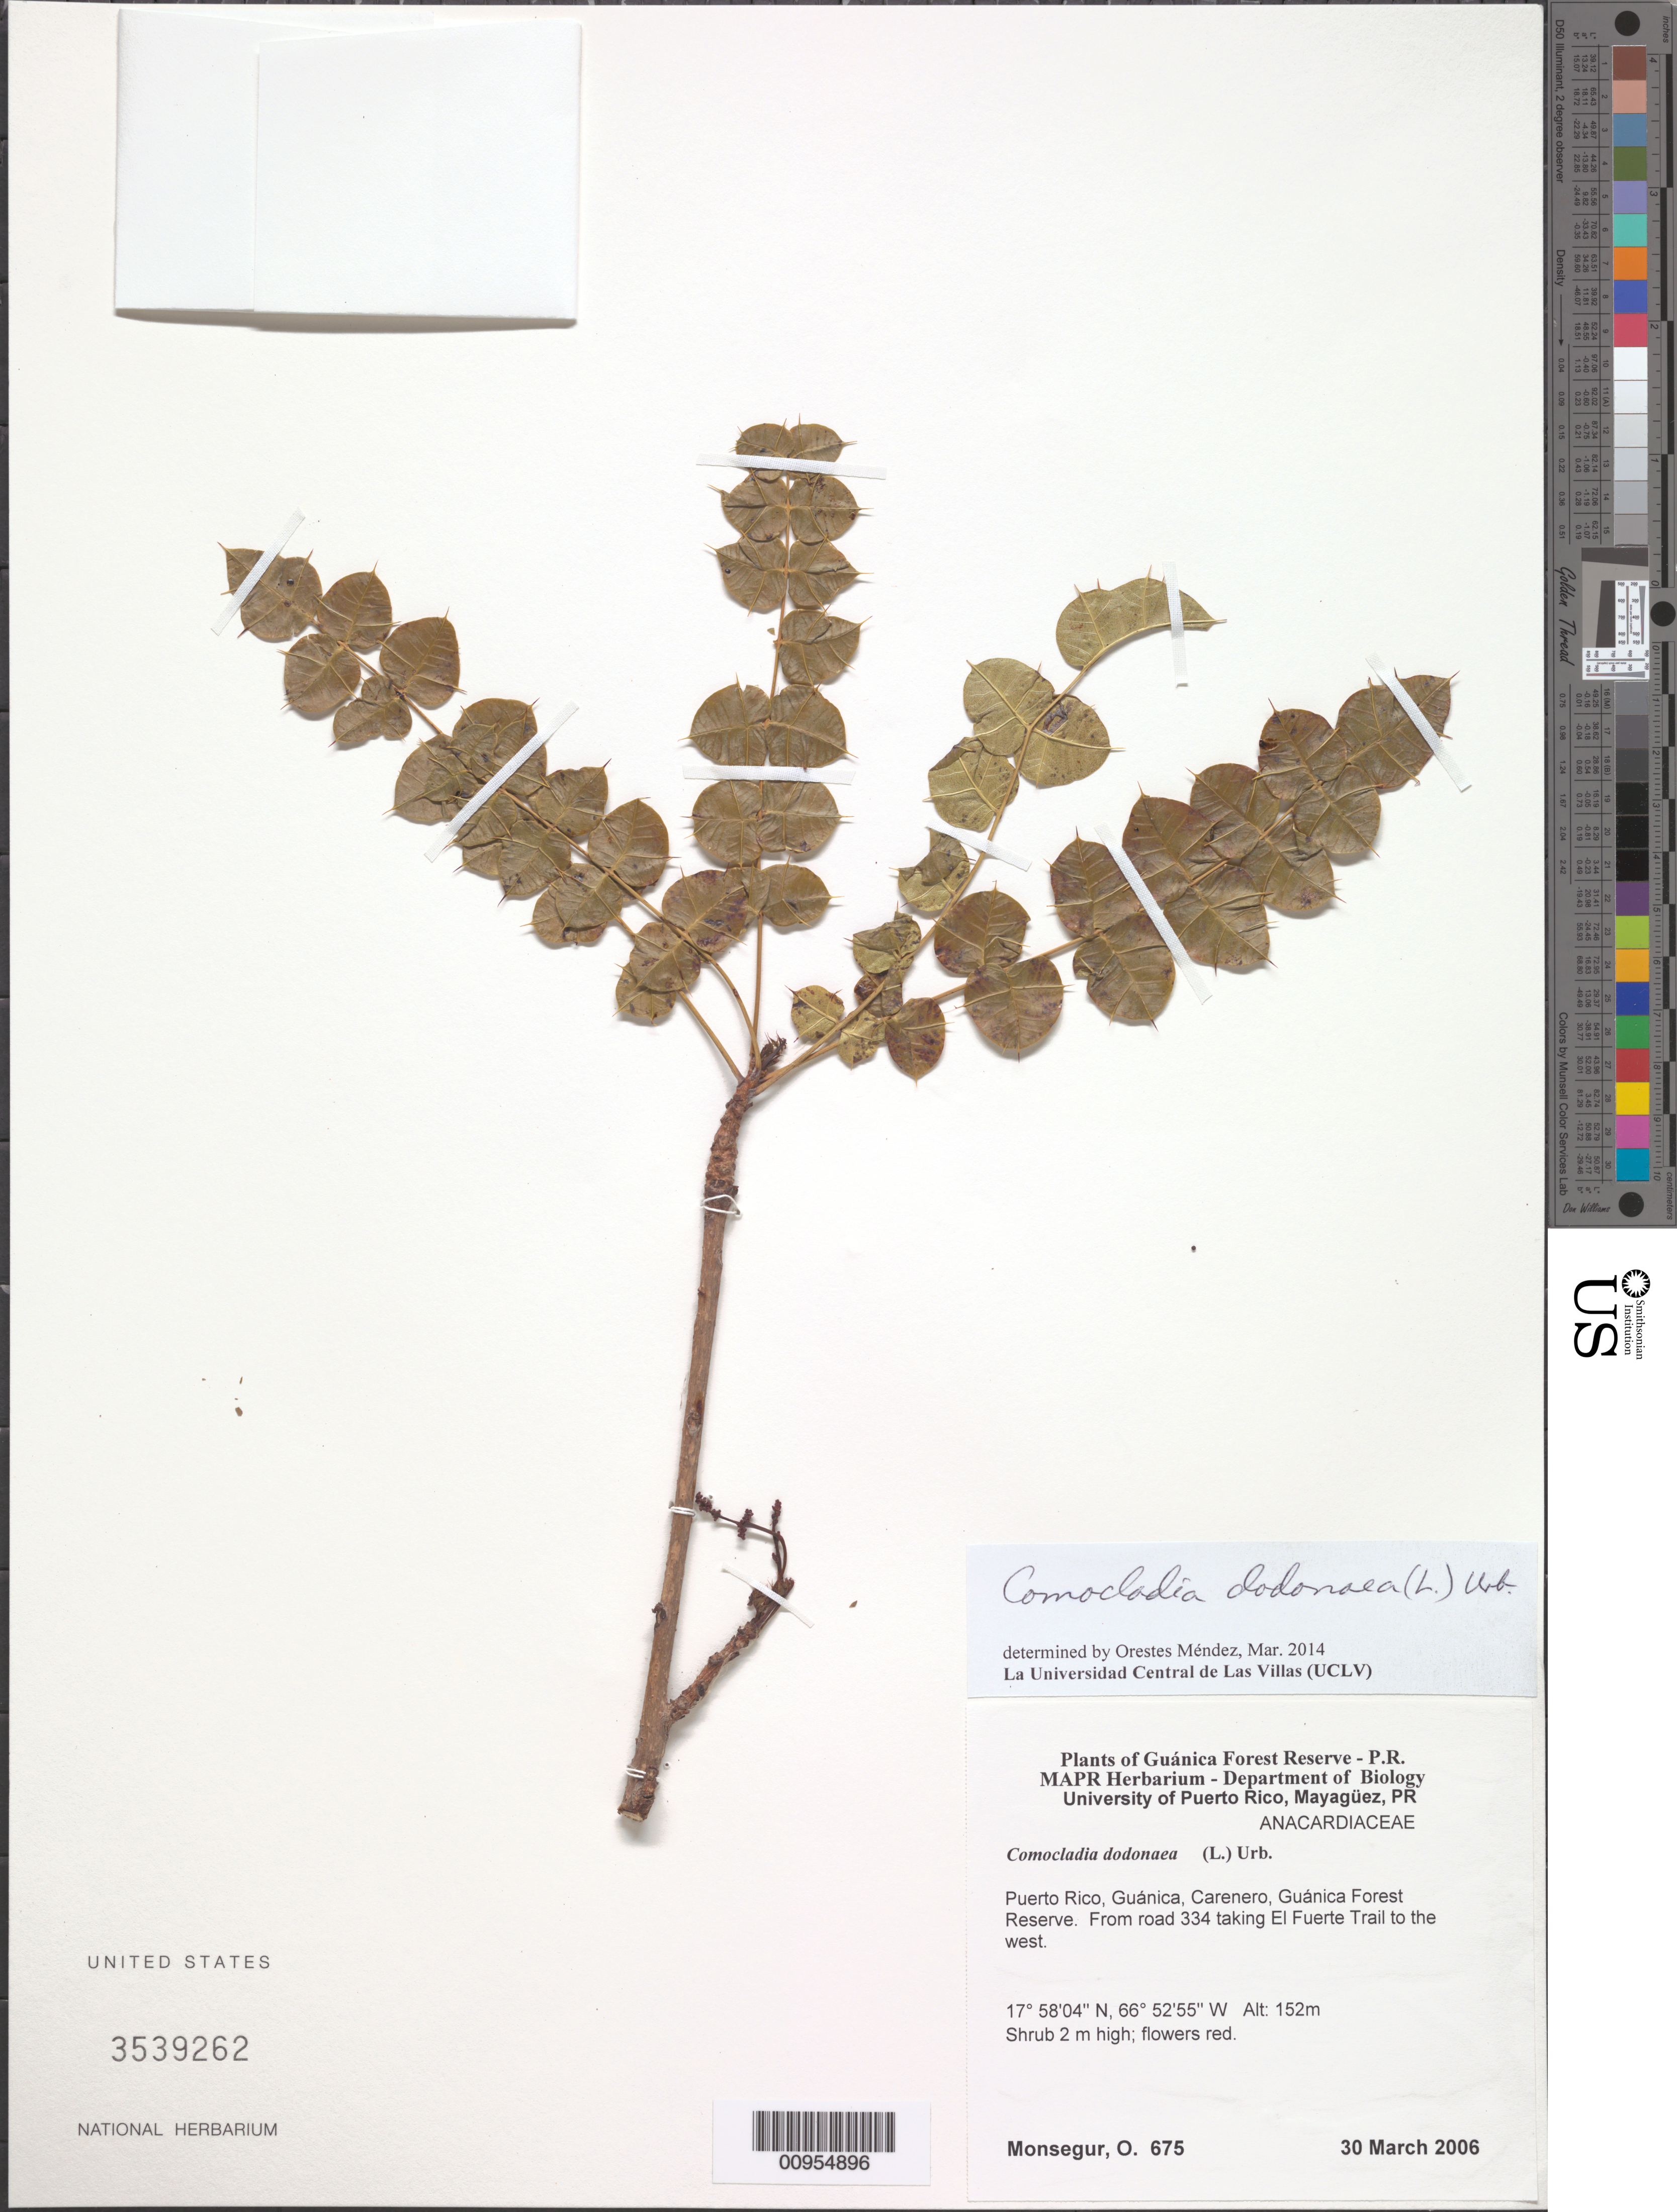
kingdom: Plantae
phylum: Tracheophyta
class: Magnoliopsida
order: Sapindales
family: Anacardiaceae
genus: Comocladia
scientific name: Comocladia dodonaea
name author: (L.) Urb.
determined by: Méndez, Orestes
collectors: O. Monsegur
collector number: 675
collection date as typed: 30 Mar 2006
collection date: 2006-03-30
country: Puerto Rico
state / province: Guánica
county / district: Carenero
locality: Guánica Forest Reserve. From road 334 taking El Fuerte Trail to the west.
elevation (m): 152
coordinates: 17.5804, 66.52548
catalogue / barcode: US 3539262